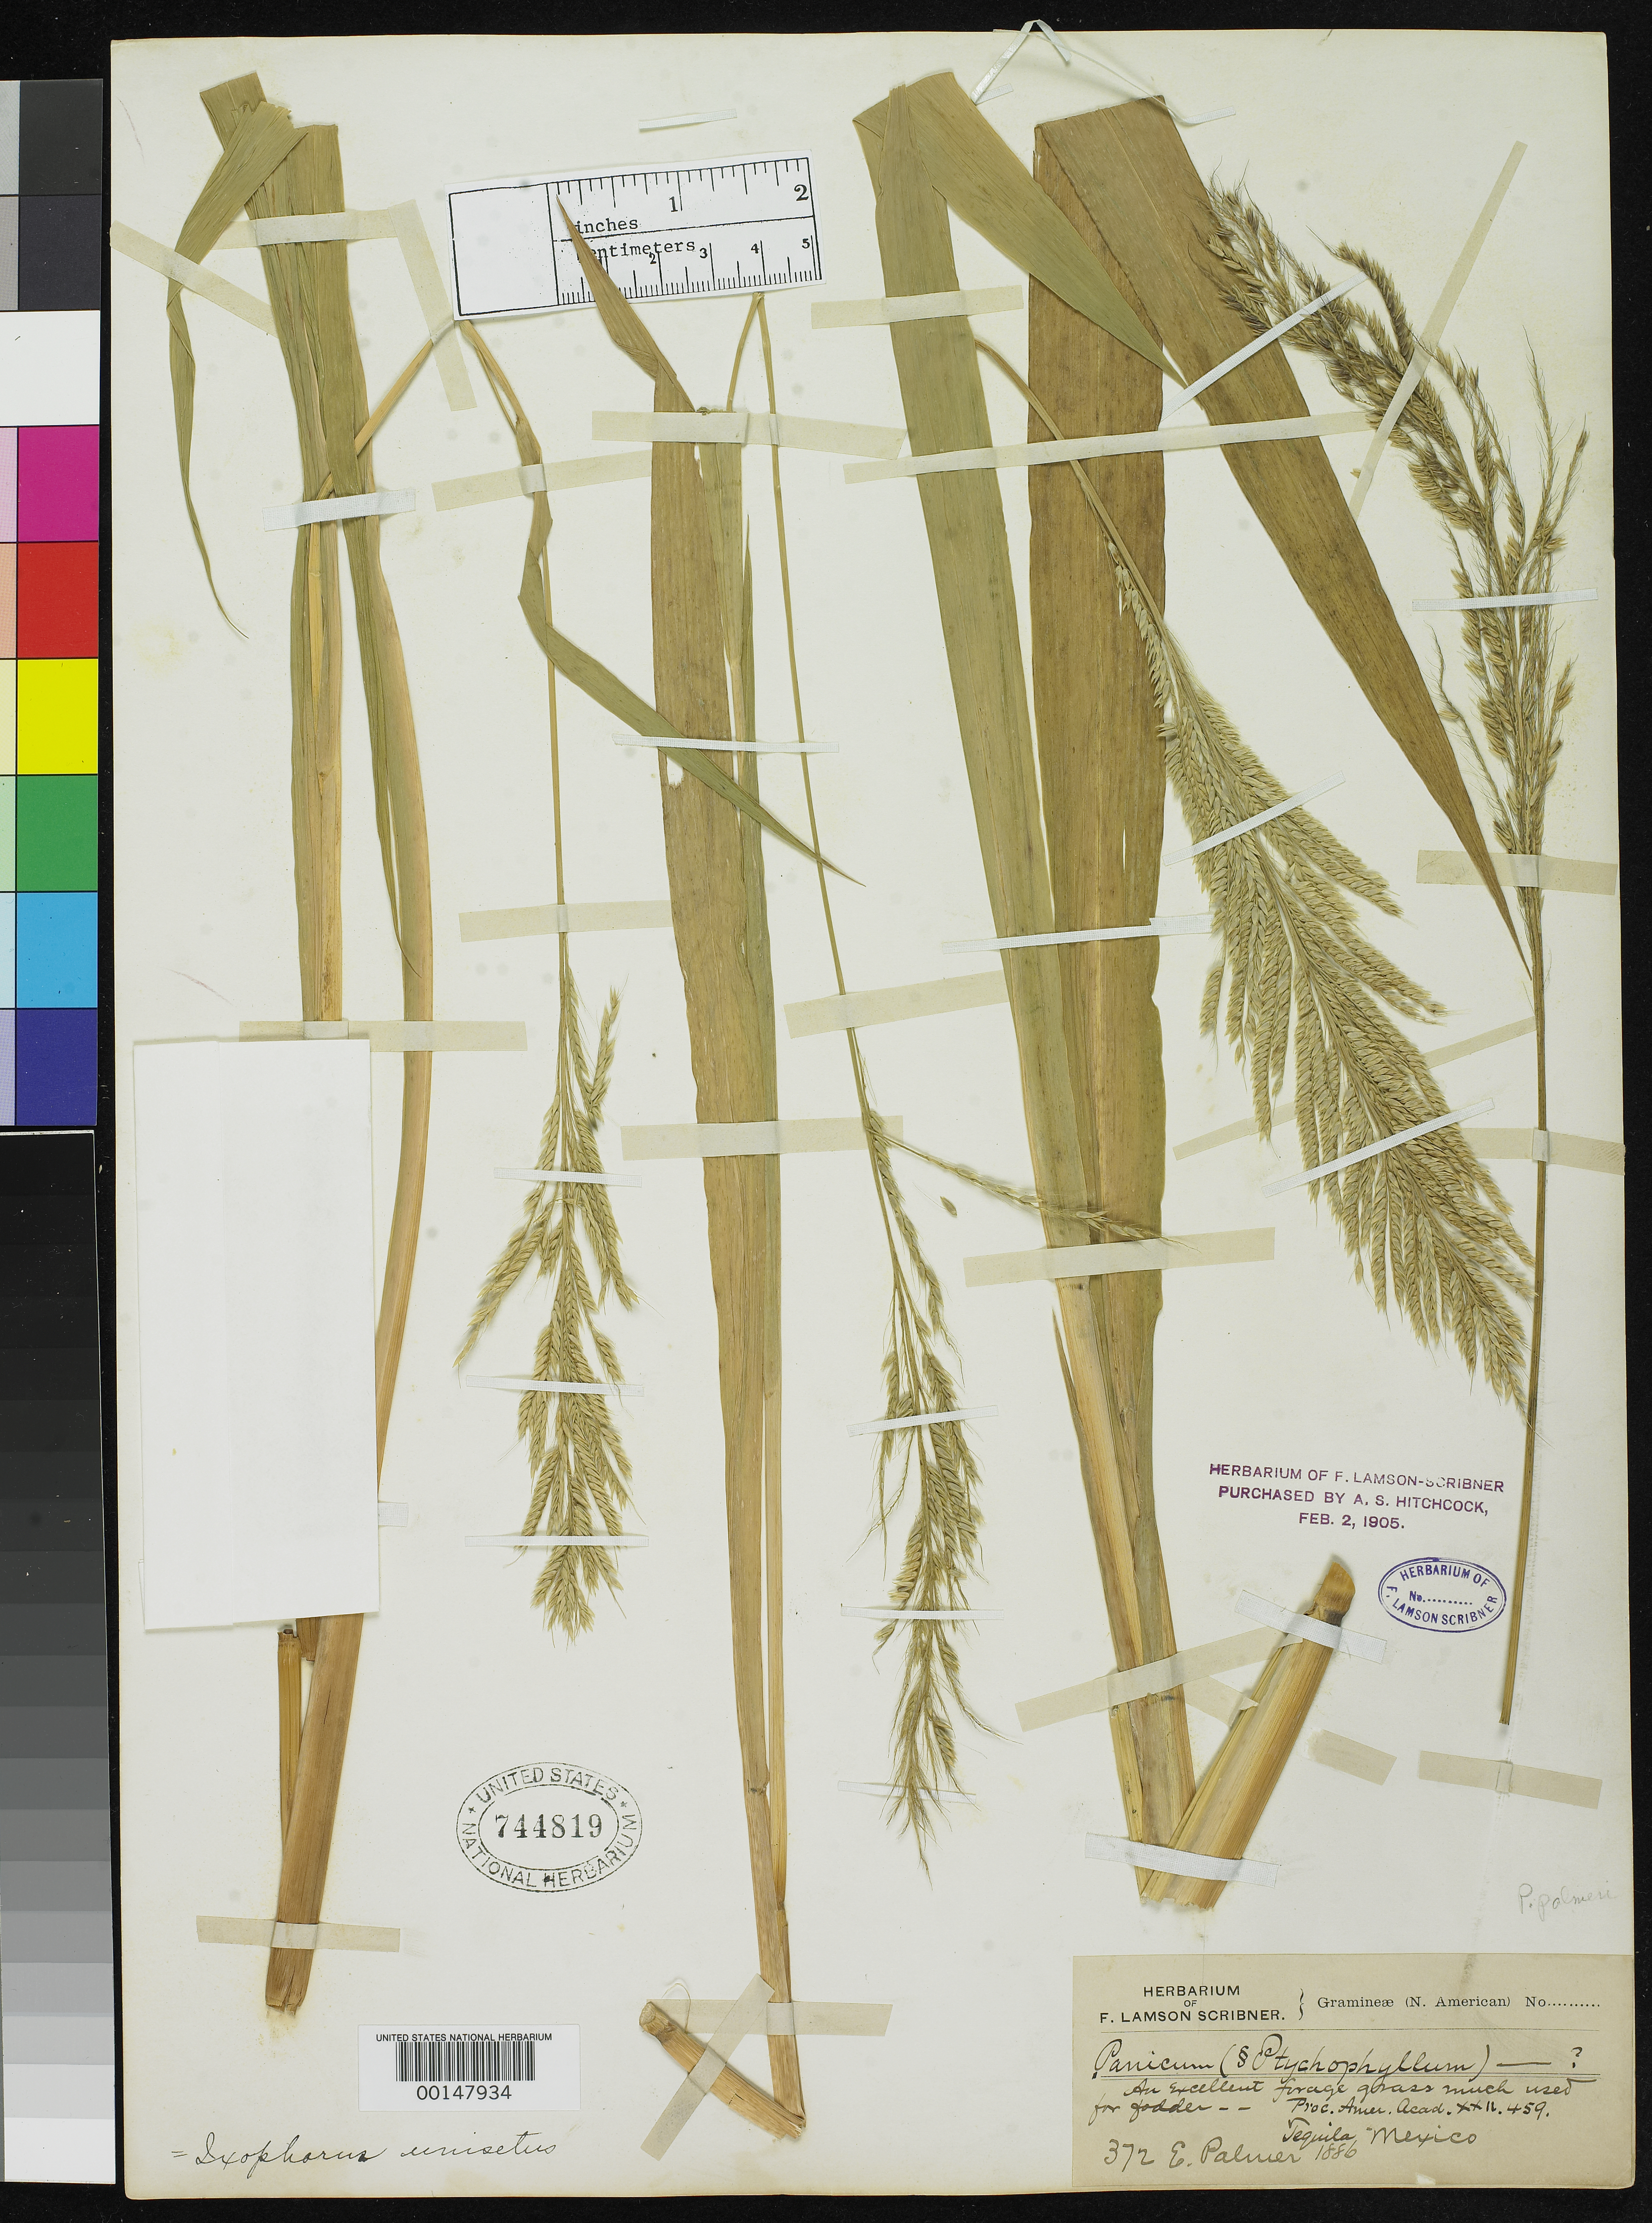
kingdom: Plantae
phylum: Tracheophyta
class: Liliopsida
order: Poales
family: Poaceae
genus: Panicum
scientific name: Panicum palmeri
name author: Vasey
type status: Type Collection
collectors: E. Palmer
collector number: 372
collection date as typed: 1886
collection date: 1886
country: Mexico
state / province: Jalisco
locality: Tequila.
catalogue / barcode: US 744819